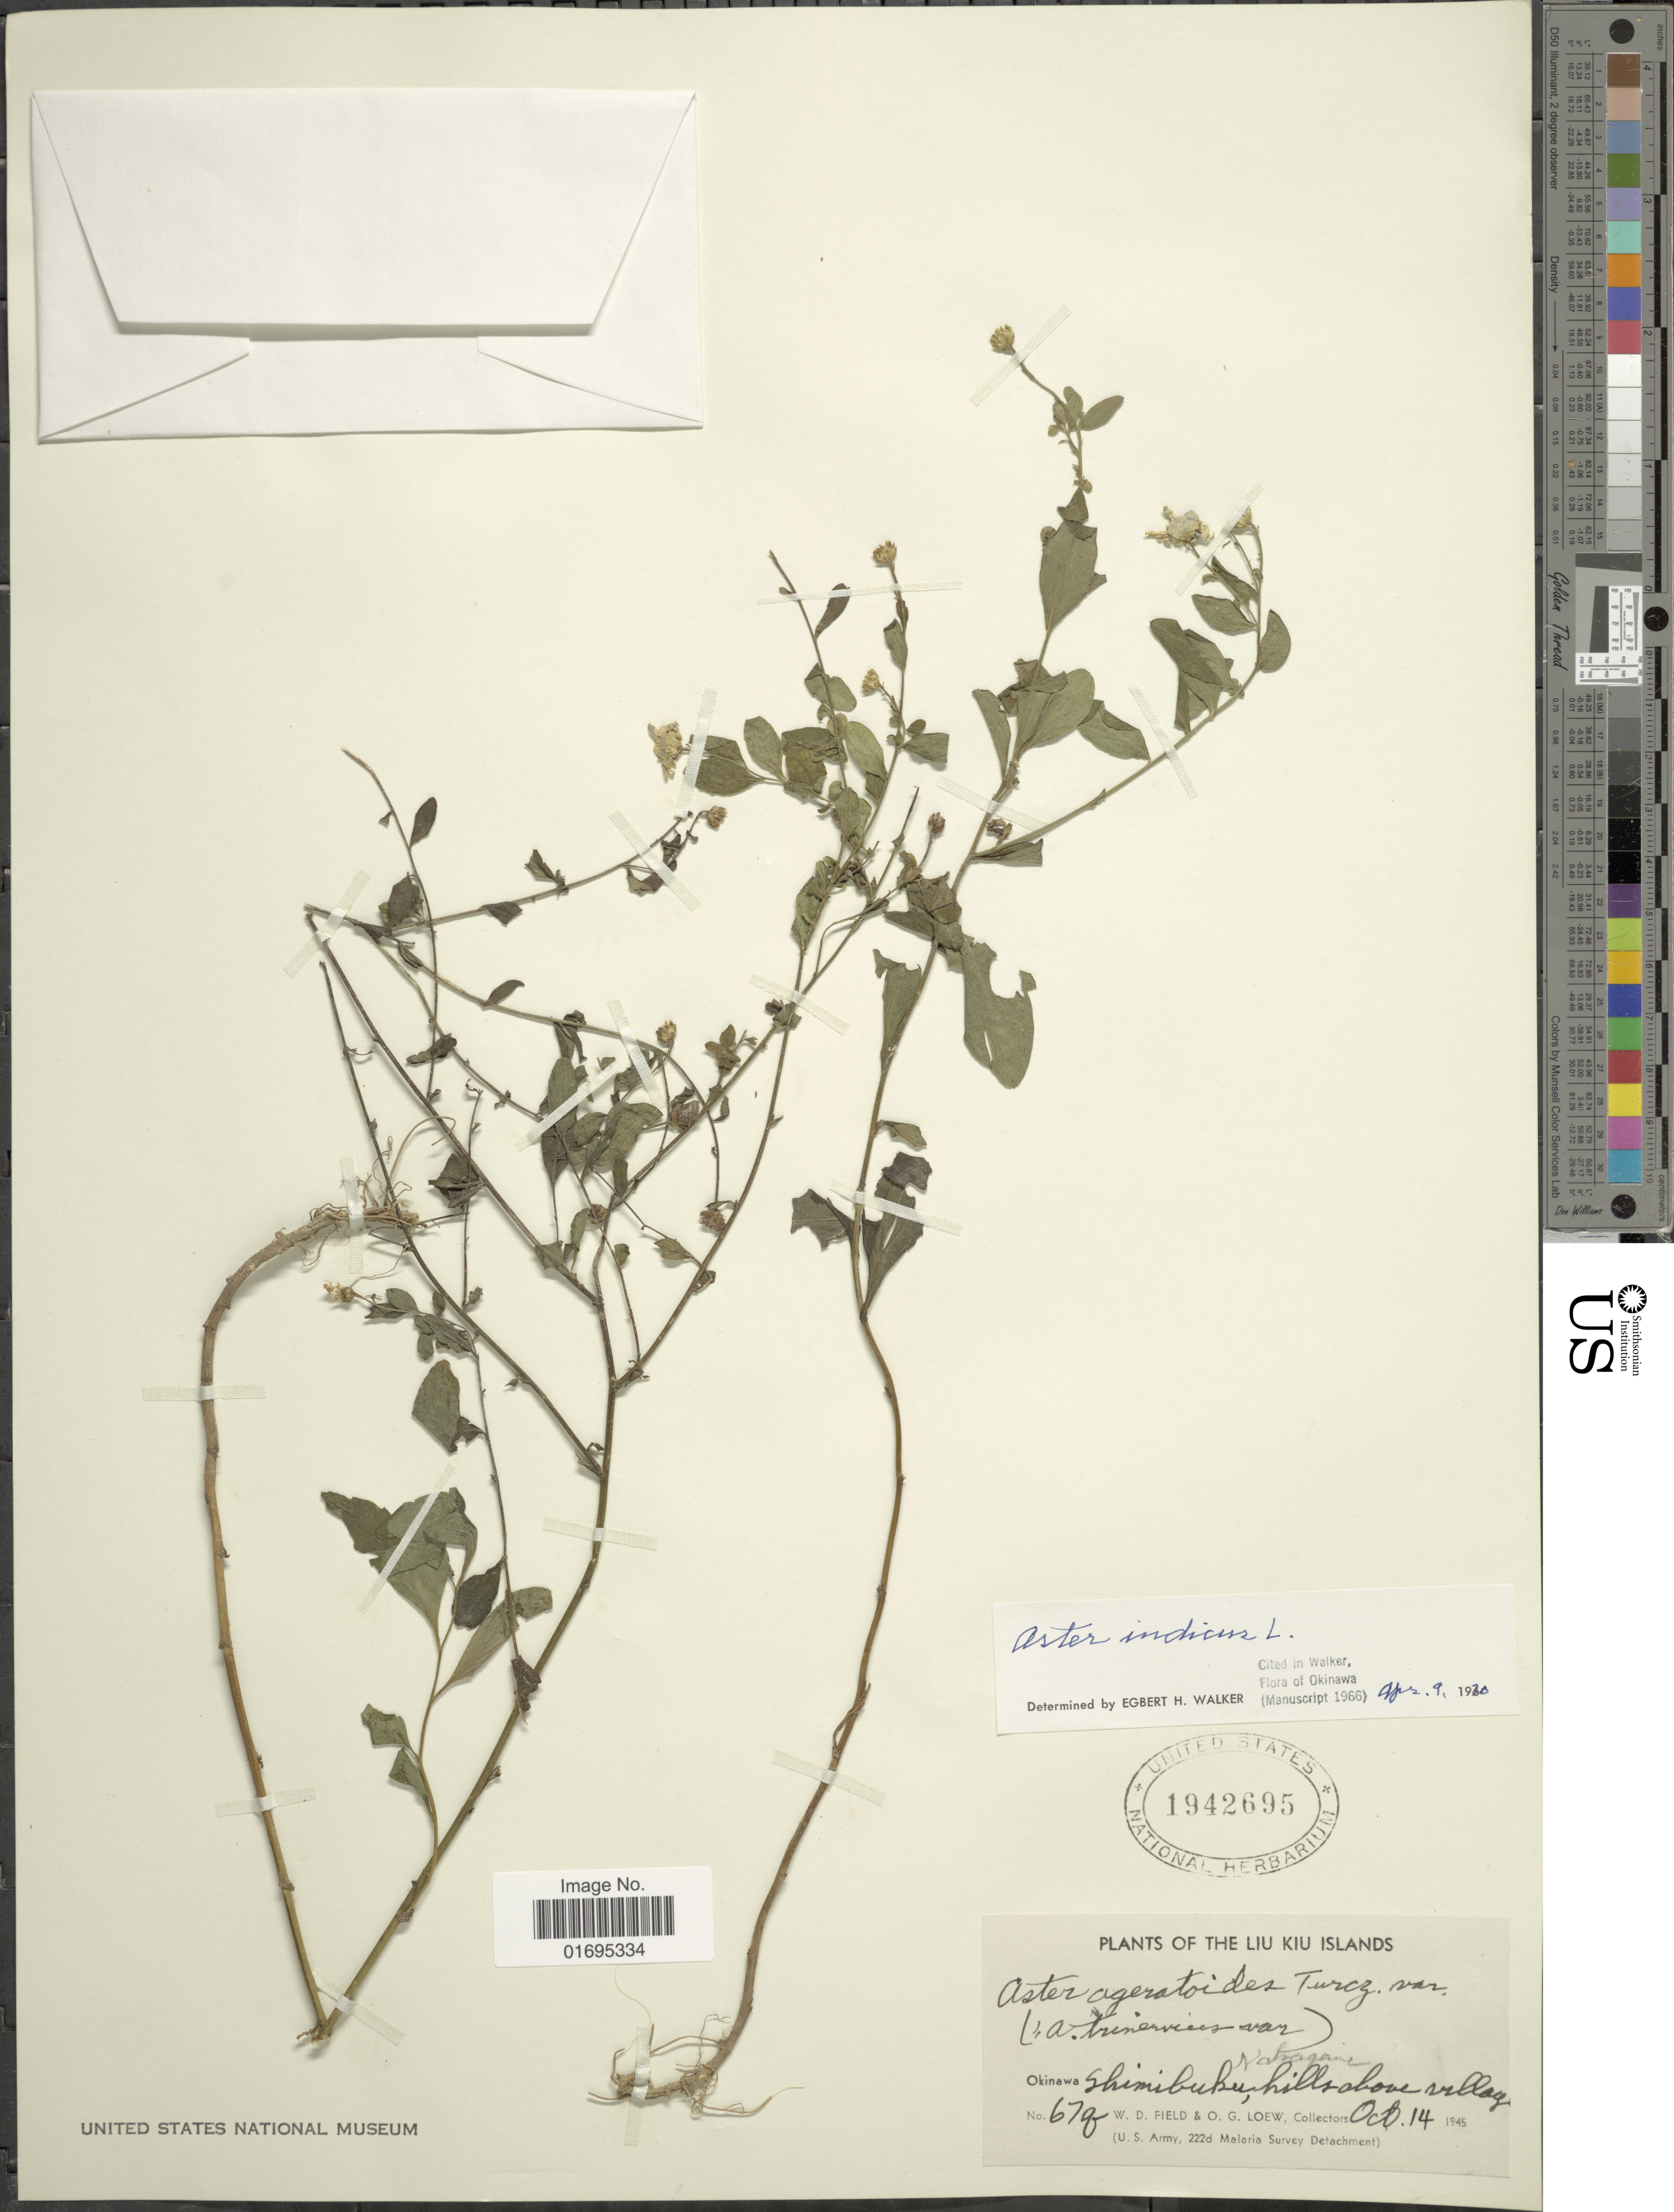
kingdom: Plantae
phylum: Tracheophyta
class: Magnoliopsida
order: Asterales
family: Asteraceae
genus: Kalimeris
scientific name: Kalimeris indica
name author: (L.) Sch. Bip.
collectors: W. D. Field & O. G. Loew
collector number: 67f*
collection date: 1945-10-14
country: Japan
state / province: Okinawa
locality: Liu Kiu Islands, Shimibuku Nabagame, hills above village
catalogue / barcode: US 1942695